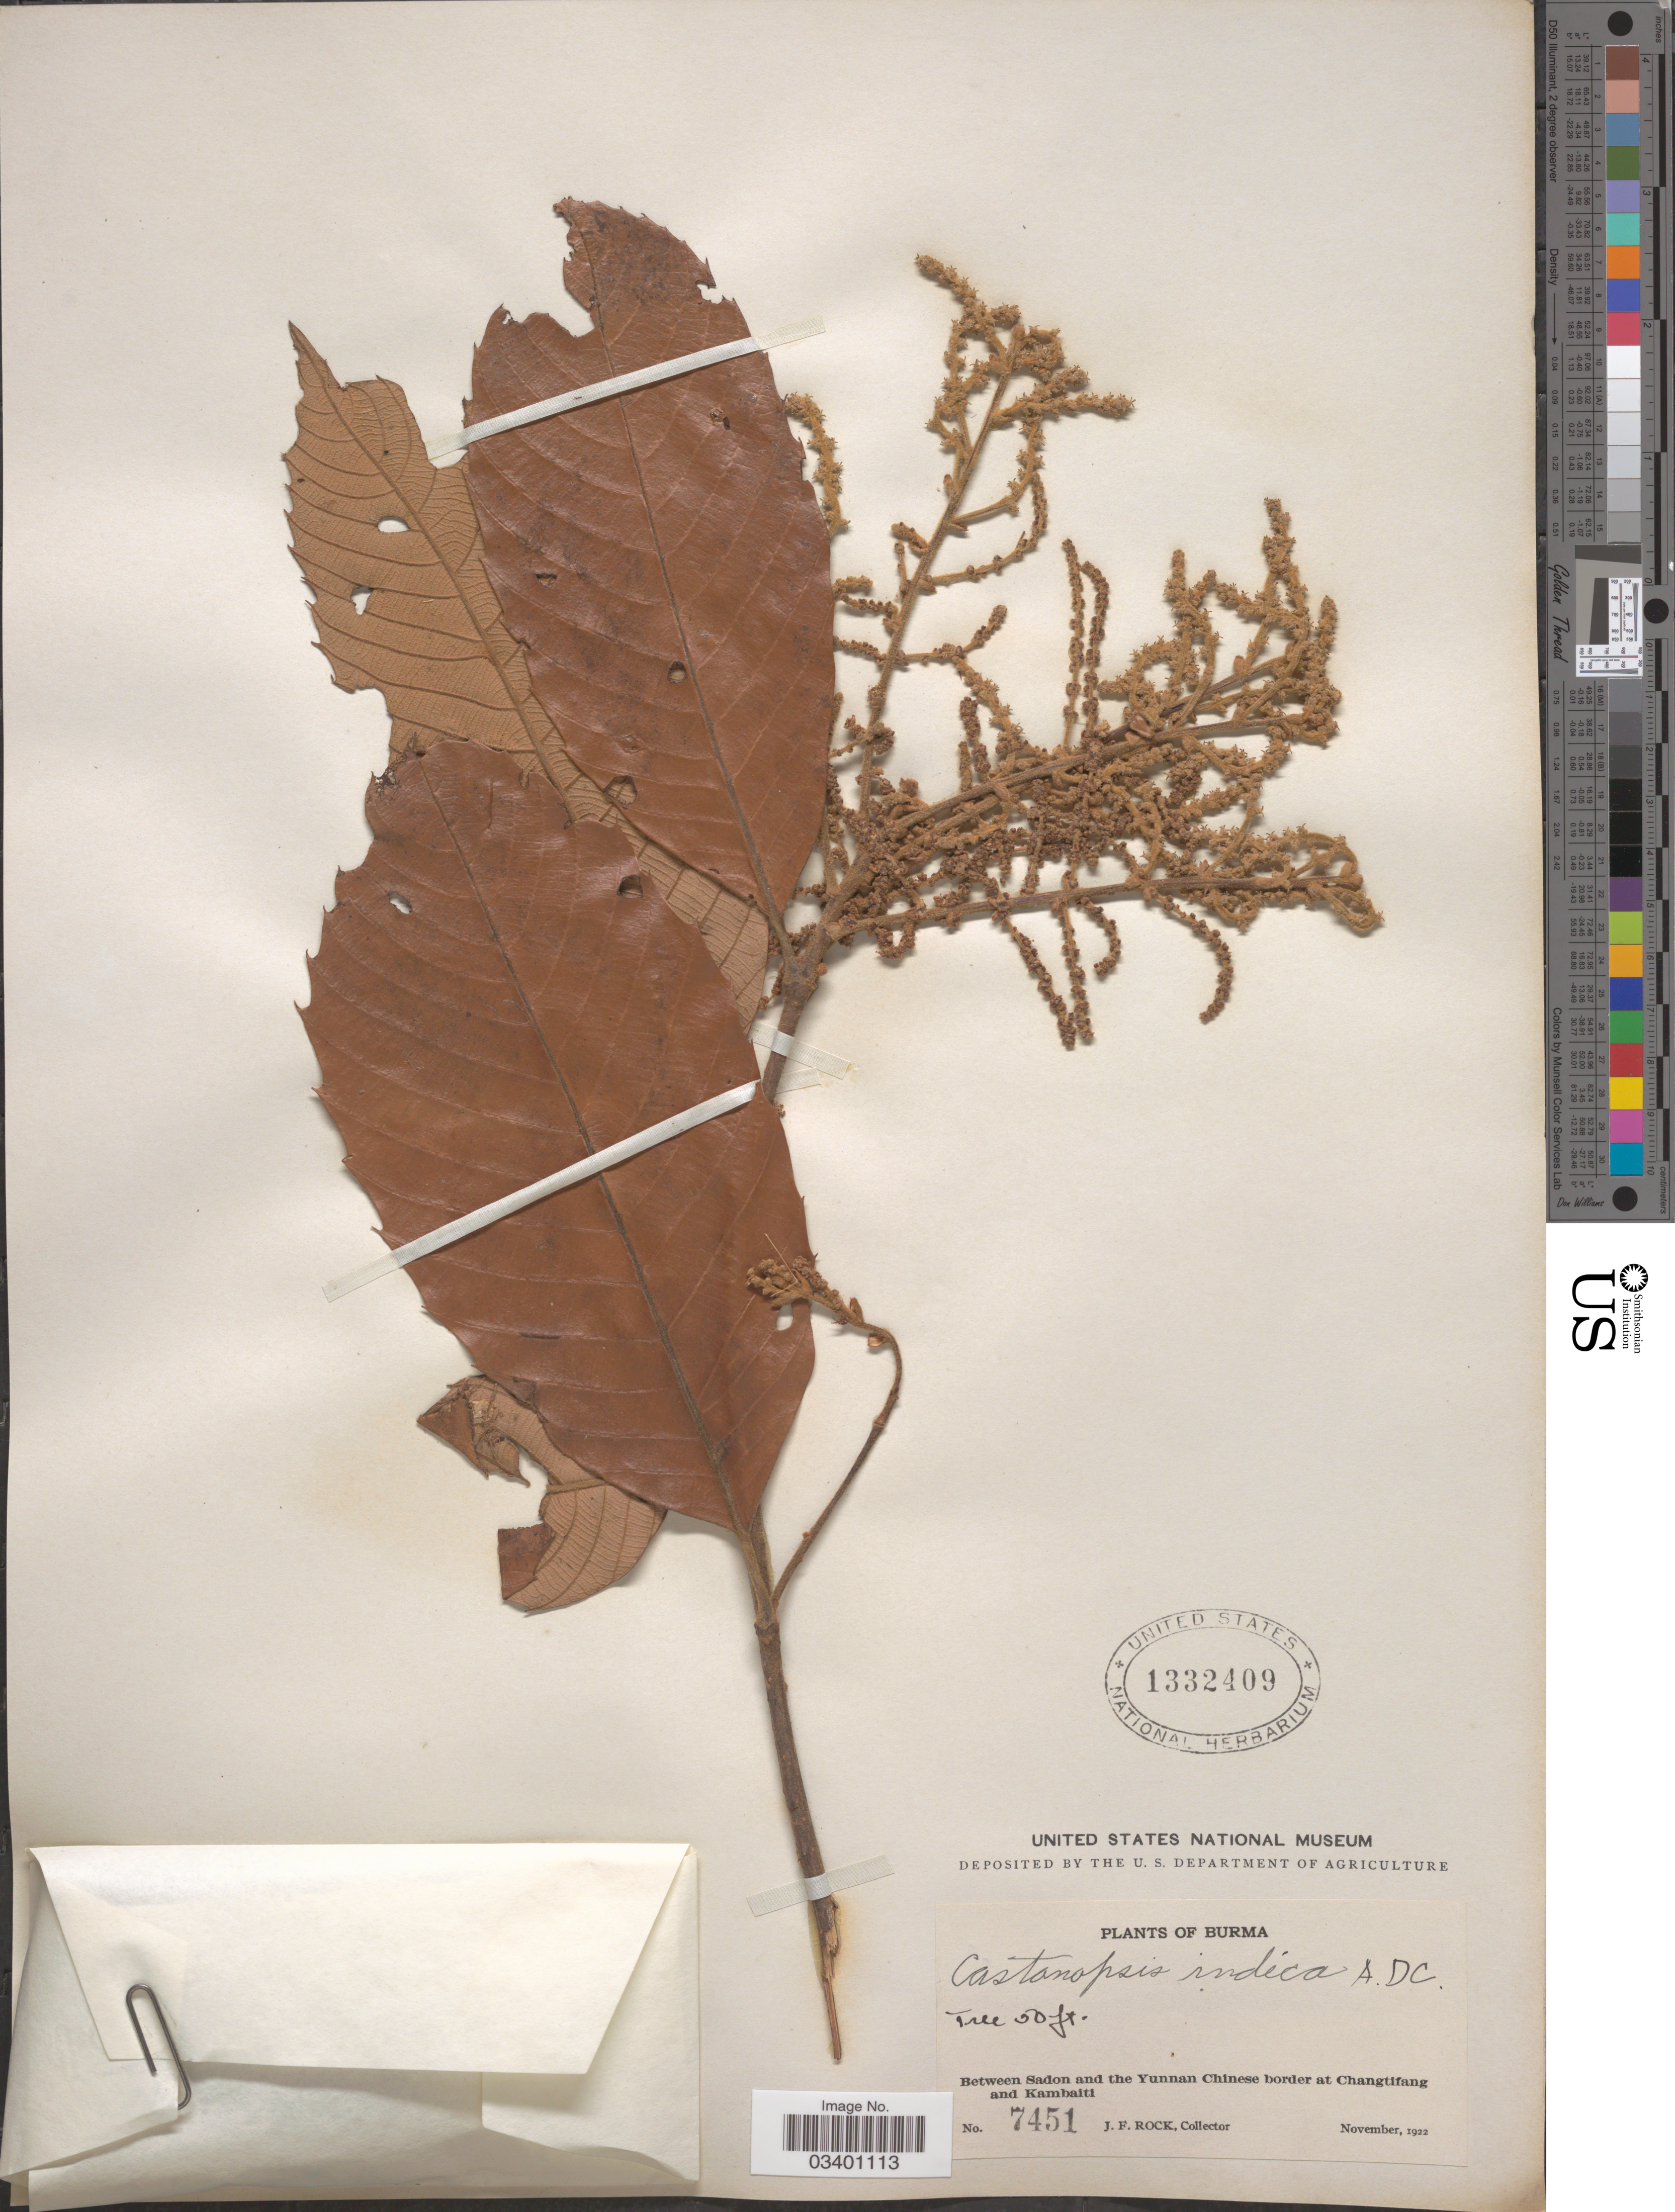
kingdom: Plantae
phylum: Tracheophyta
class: Magnoliopsida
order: Fagales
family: Fagaceae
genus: Castanopsis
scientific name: Castanopsis indica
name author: (Roxb.) A. DC.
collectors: J. Rock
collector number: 7451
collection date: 1922-11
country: Myanmar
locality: Burma. Between Sadon and the Yunnan Chinese border at Changtifang and Kambaiti.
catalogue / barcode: US 1332409